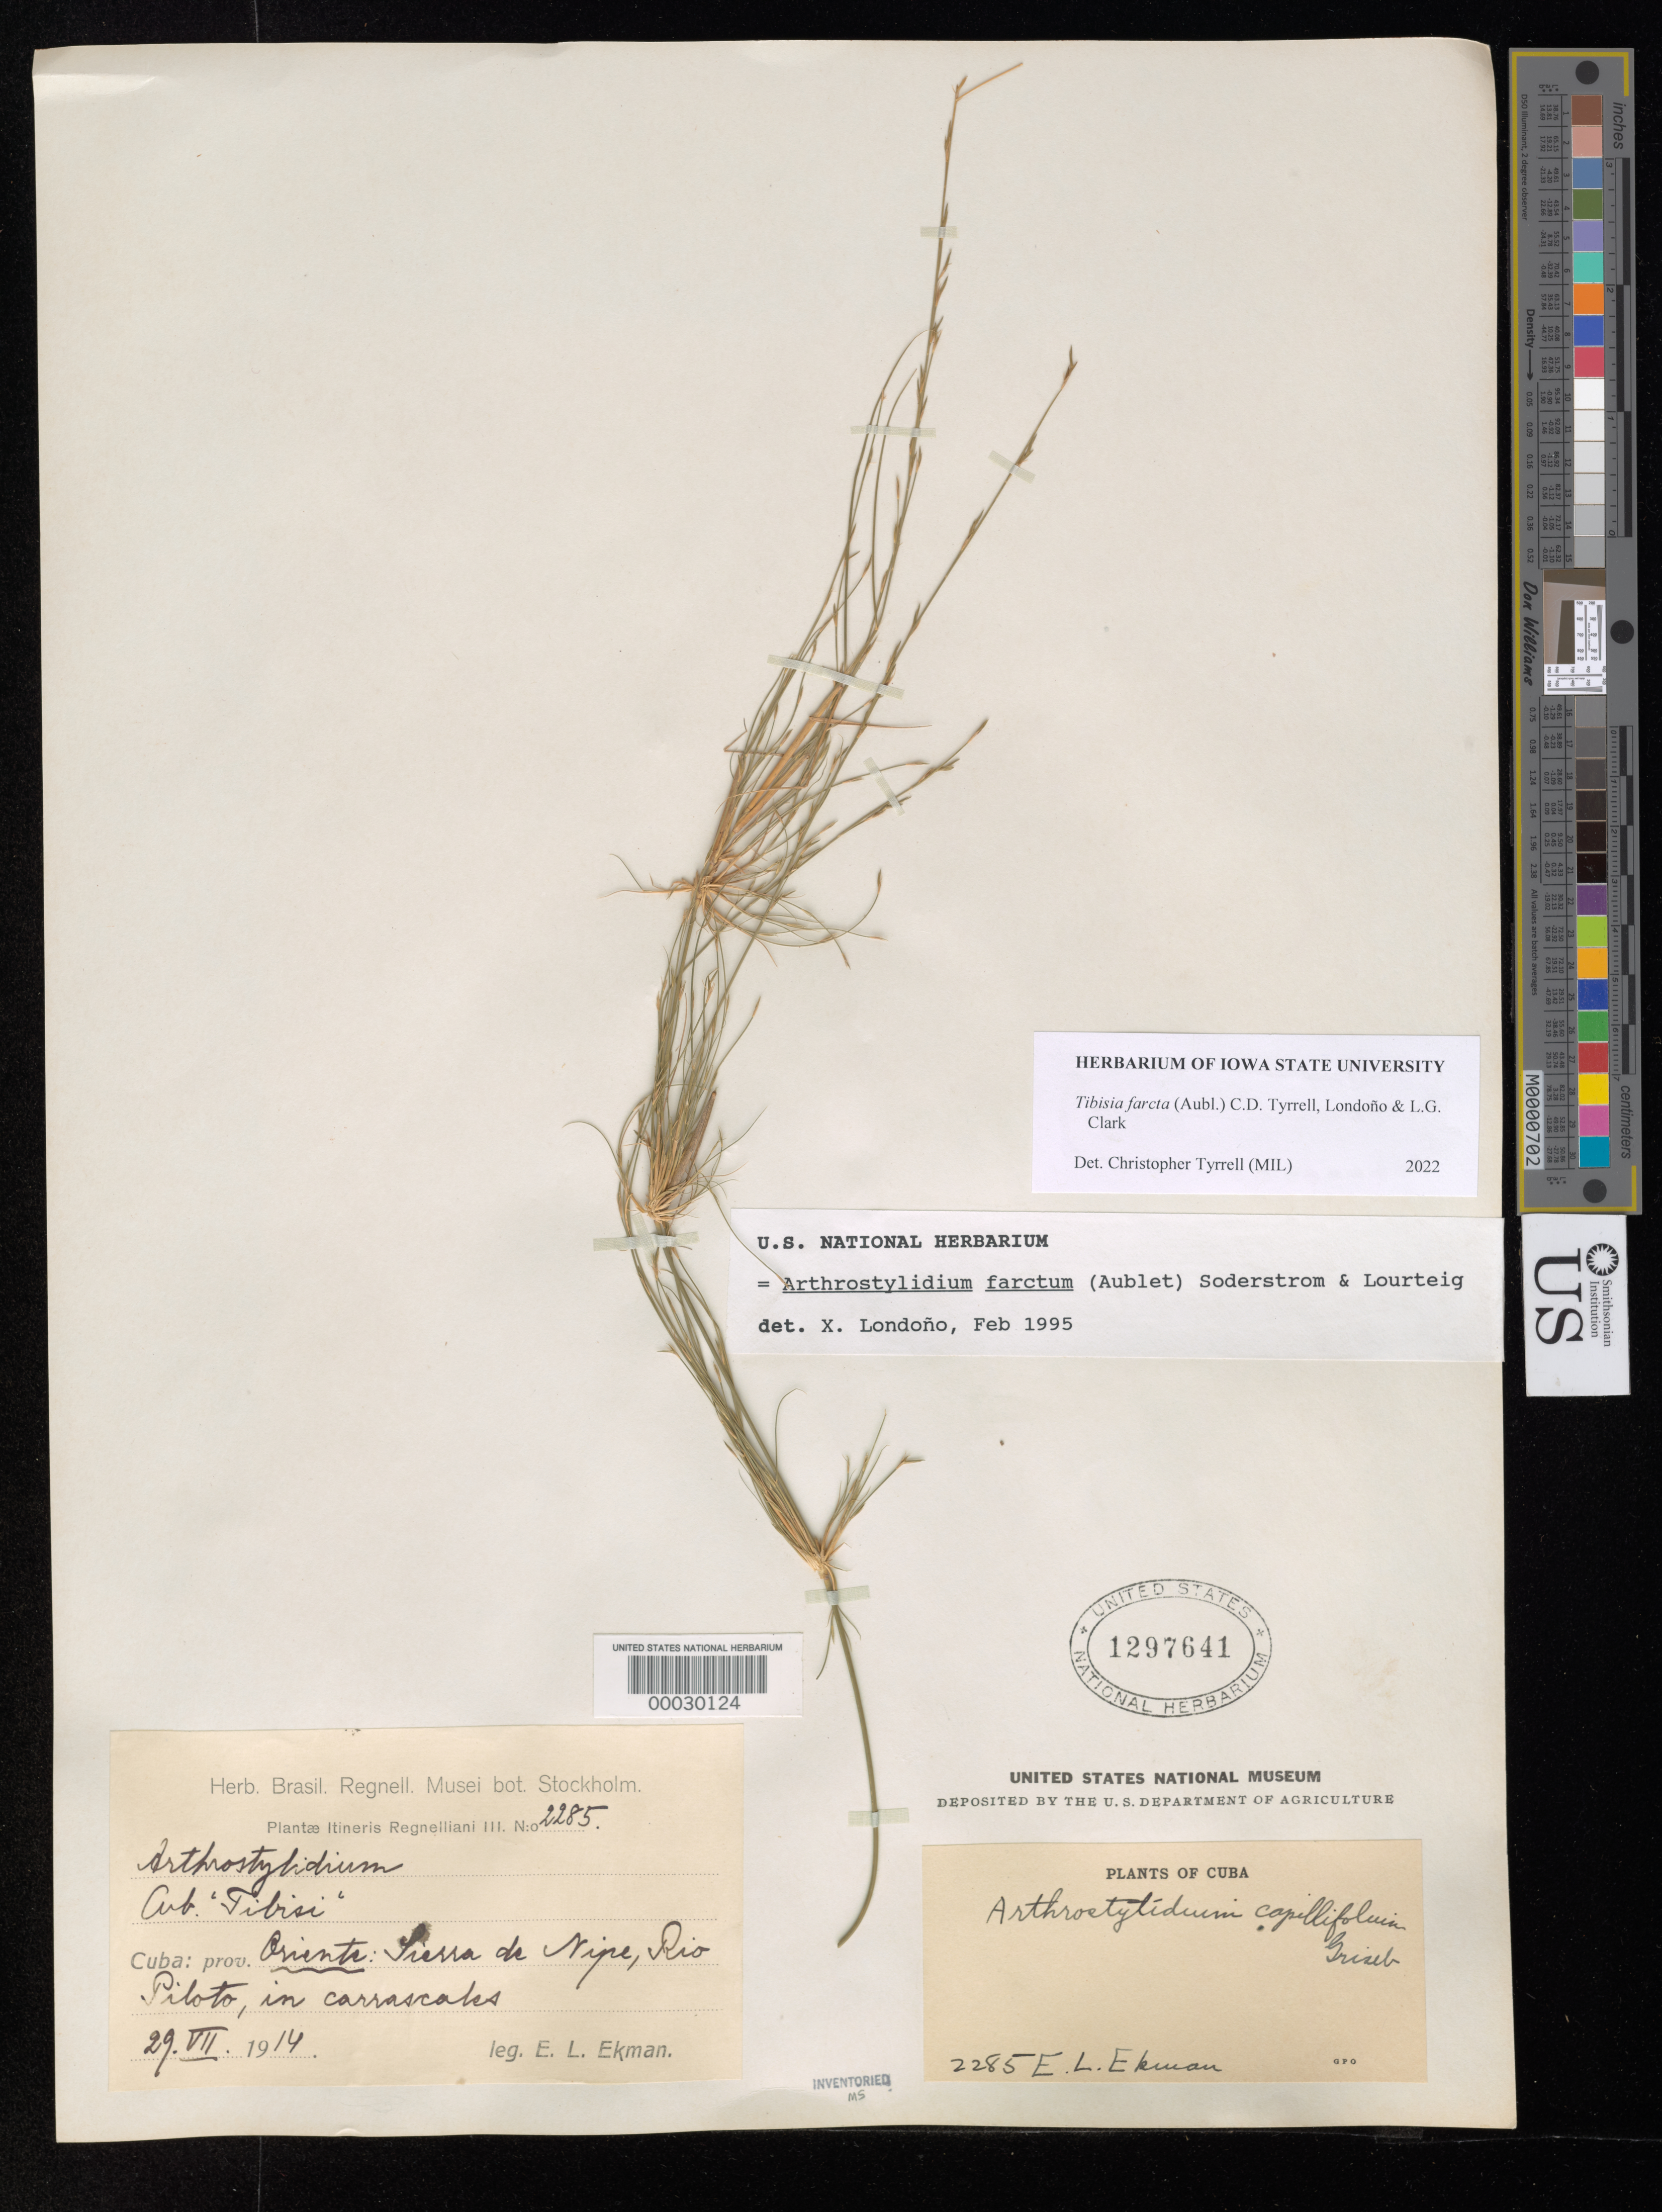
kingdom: Plantae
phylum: Tracheophyta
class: Liliopsida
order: Poales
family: Poaceae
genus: Tibisia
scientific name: Tibisia farcta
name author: (Aubl.) C.D. Tyrrell et al.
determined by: Tyrrell, Christopher D., (MIL), Milwaukee Public Museum (UNITED STATES)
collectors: E. L. Ekman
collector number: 2285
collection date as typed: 29 Jul 1914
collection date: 1914-07-29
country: Cuba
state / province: Oriente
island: Greater Antilles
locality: Pierre de nigre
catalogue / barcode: US 1297641